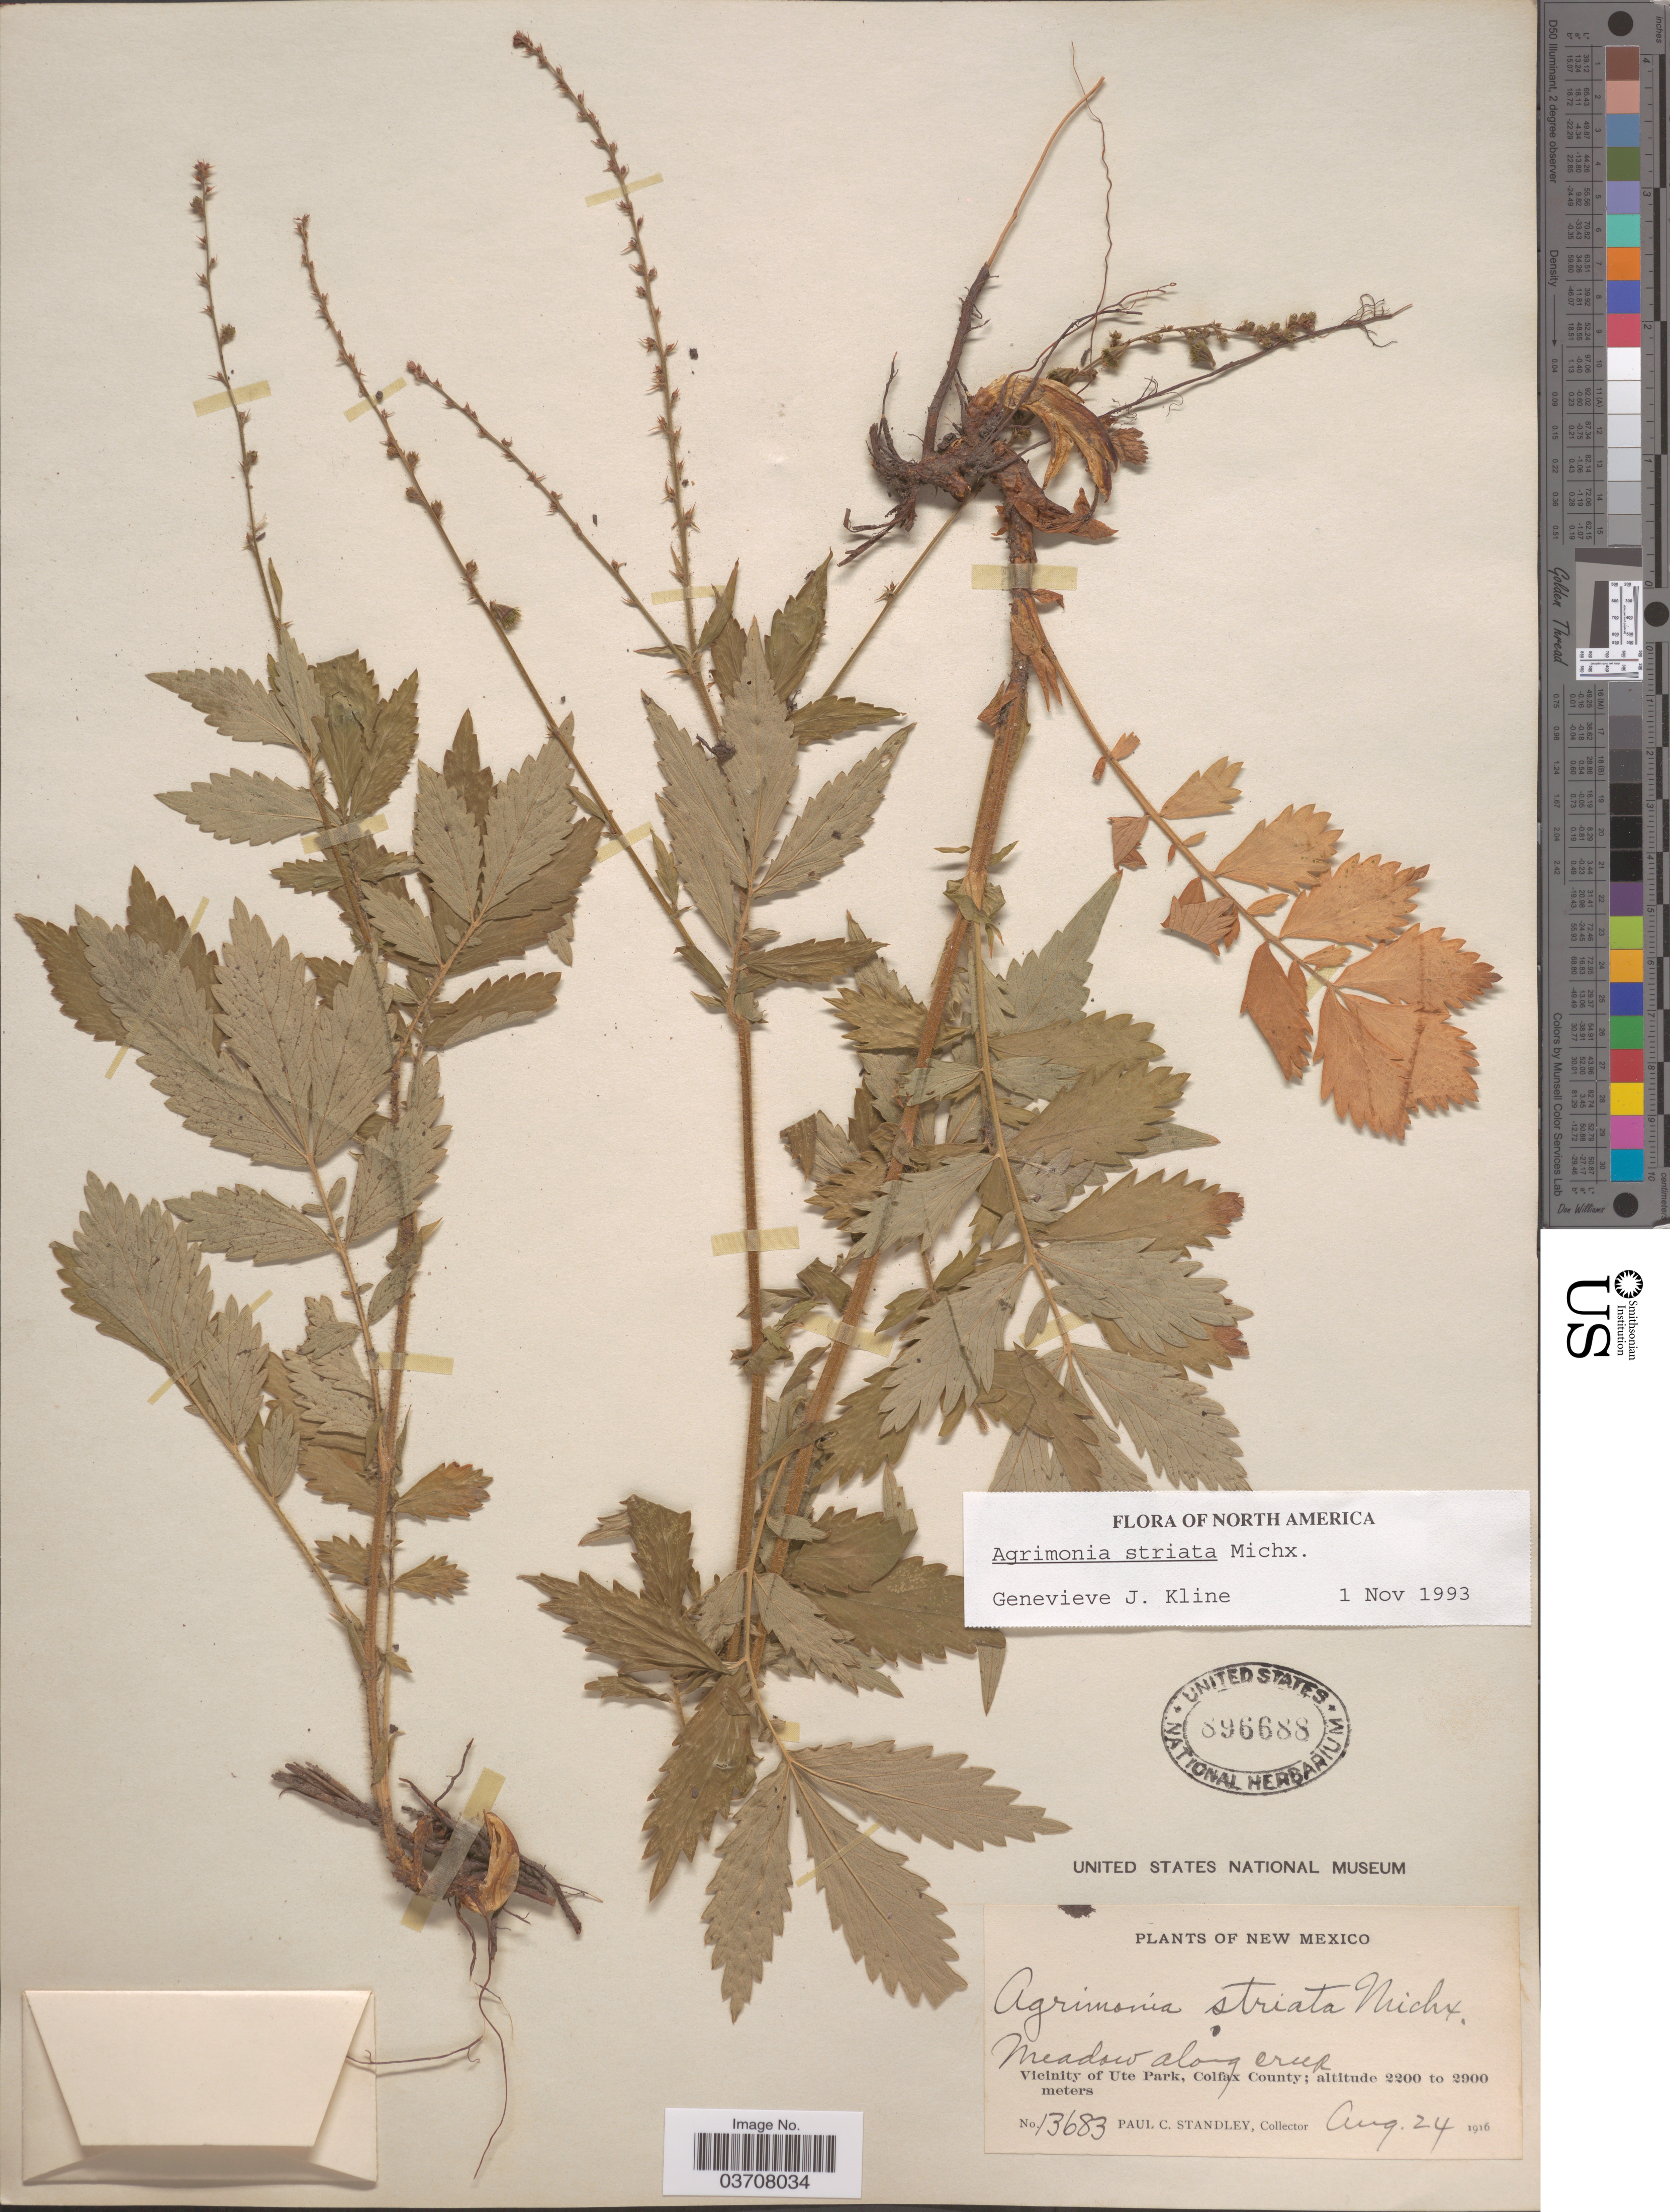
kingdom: Plantae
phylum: Tracheophyta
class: Magnoliopsida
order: Rosales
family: Rosaceae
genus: Agrimonia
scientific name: Agrimonia striata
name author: Michx.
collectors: P. C. Standley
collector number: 13683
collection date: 1916-08-24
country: United States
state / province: New Mexico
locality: Vicinity of Ute Park, Colfax County.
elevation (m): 2200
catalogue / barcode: US 896688